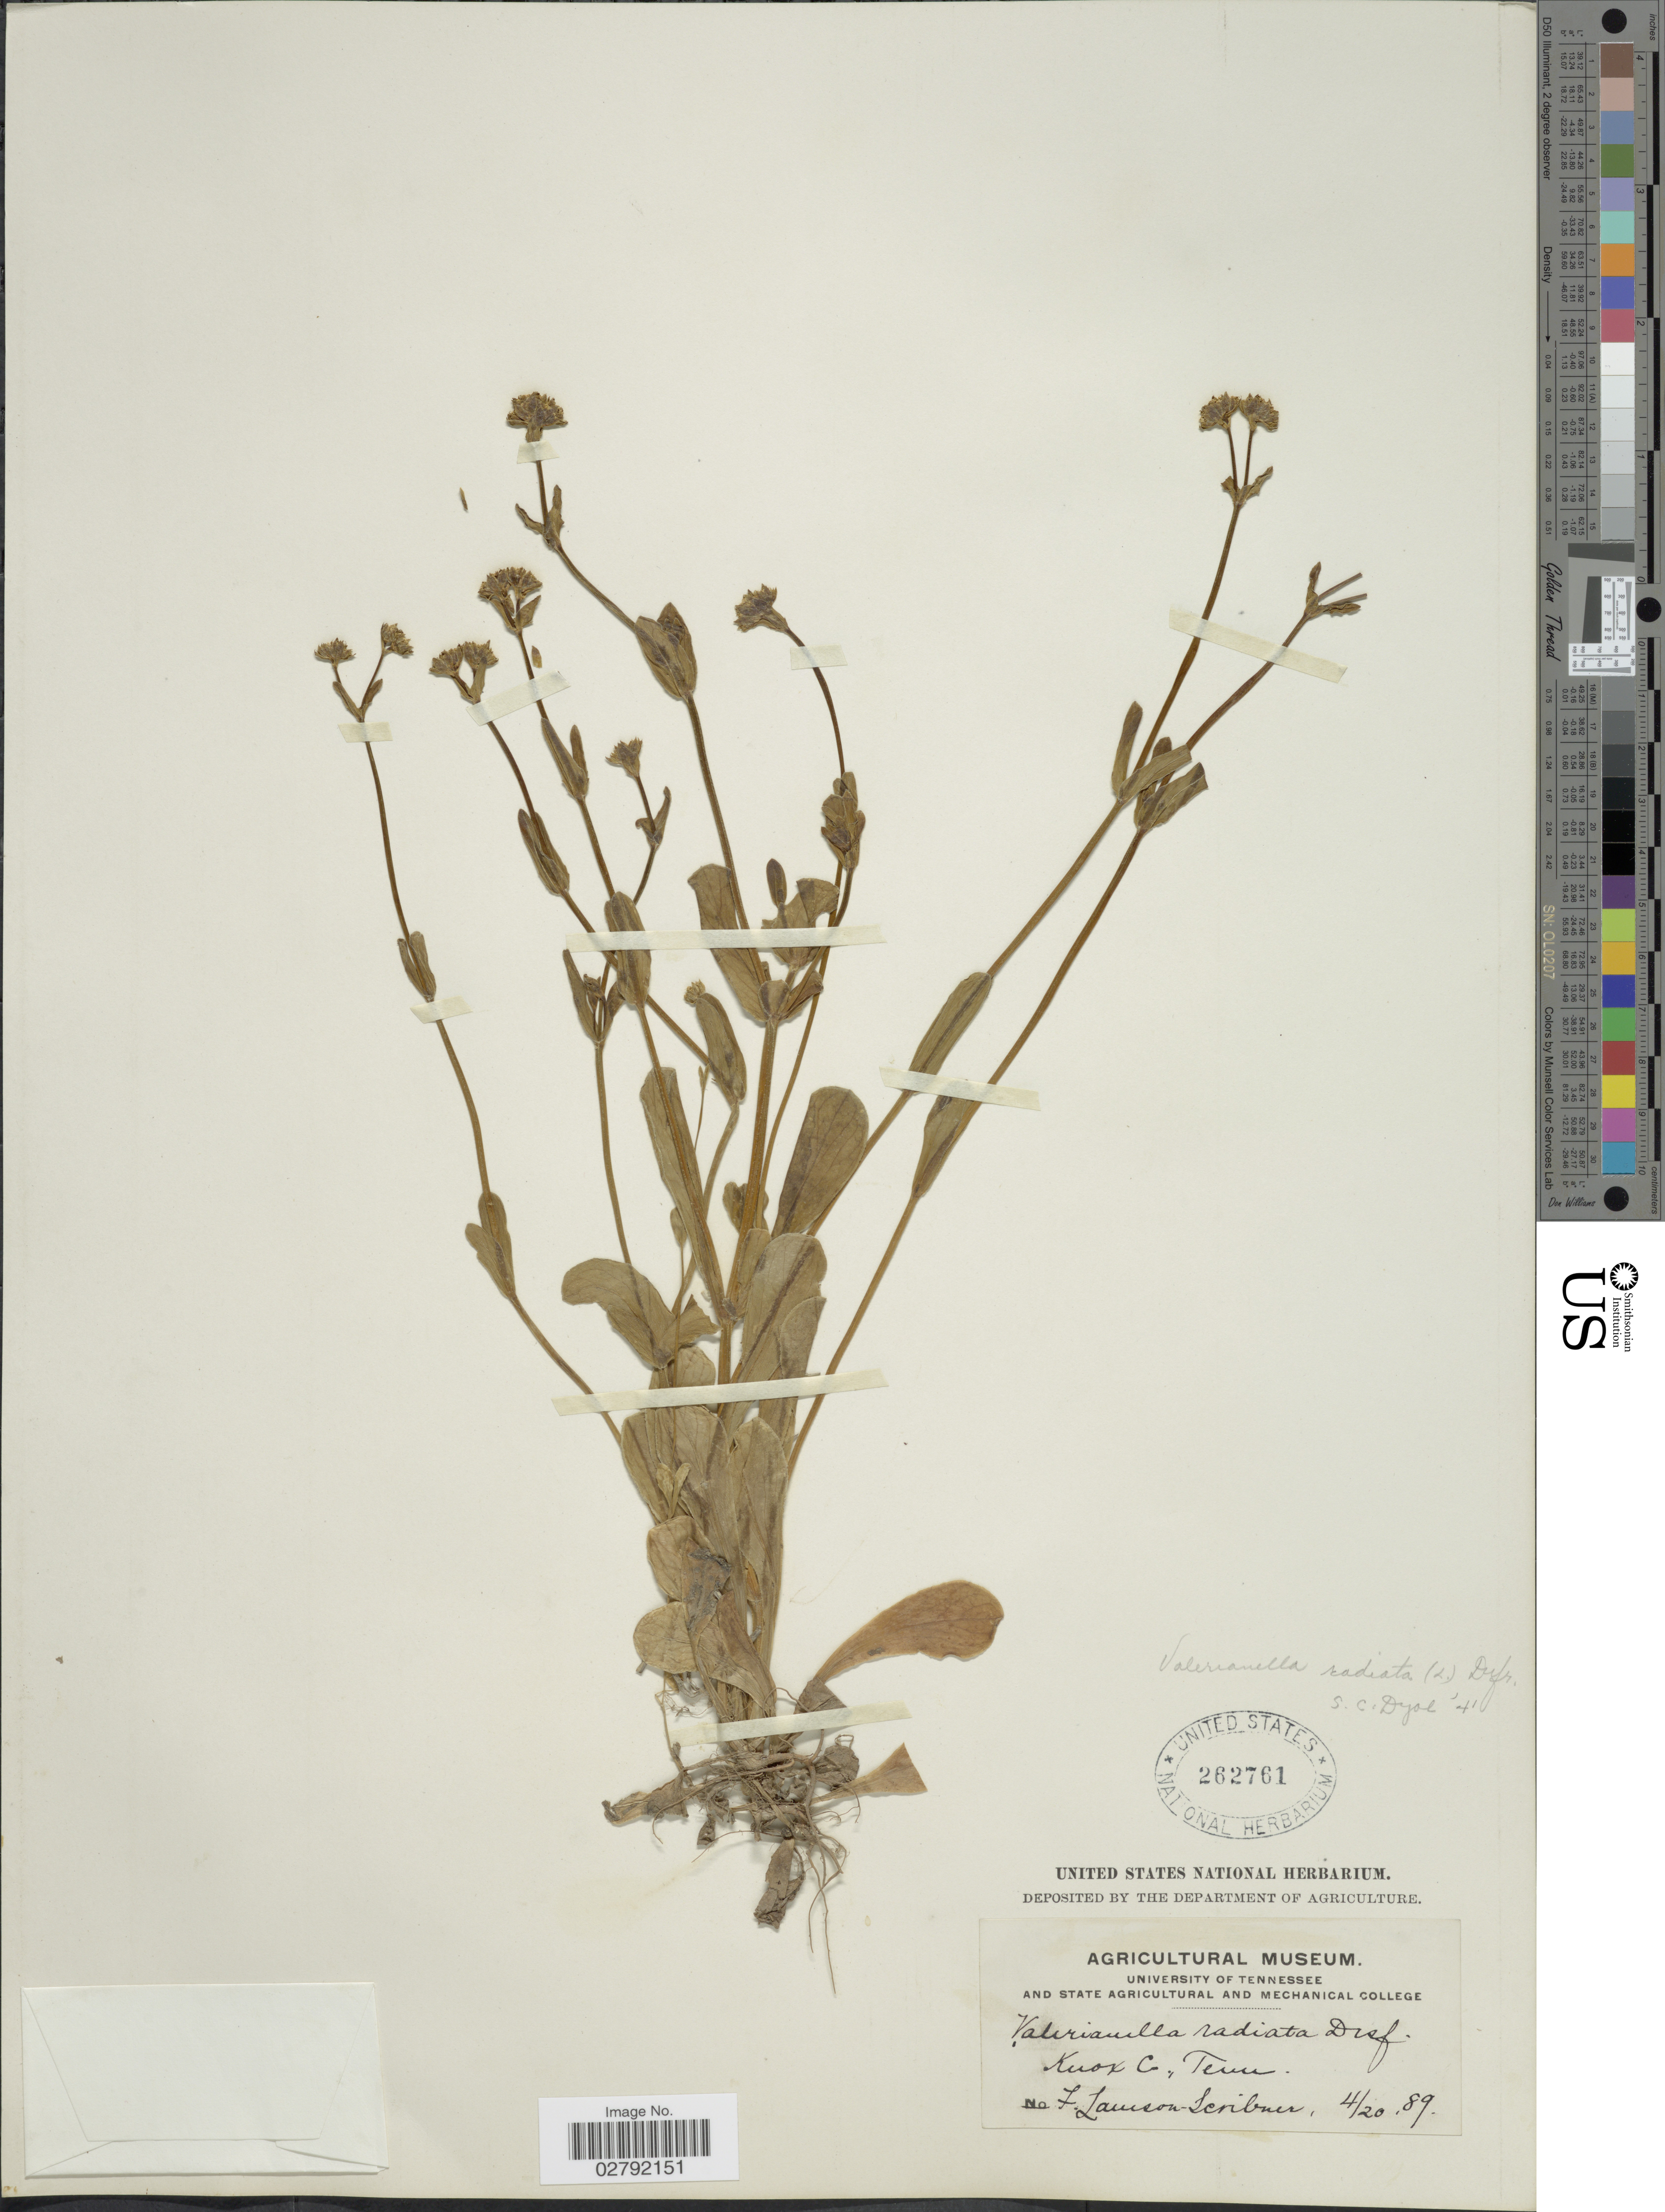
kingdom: Plantae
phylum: Tracheophyta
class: Magnoliopsida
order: Dipsacales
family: Caprifoliaceae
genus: Valerianella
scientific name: Valerianella radiata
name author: (L.) Dufr.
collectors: F. Lamson-Scribner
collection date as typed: Transcribed d/m/y: 20/4/89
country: United States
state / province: Tennessee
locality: Knox Co.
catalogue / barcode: US 262761